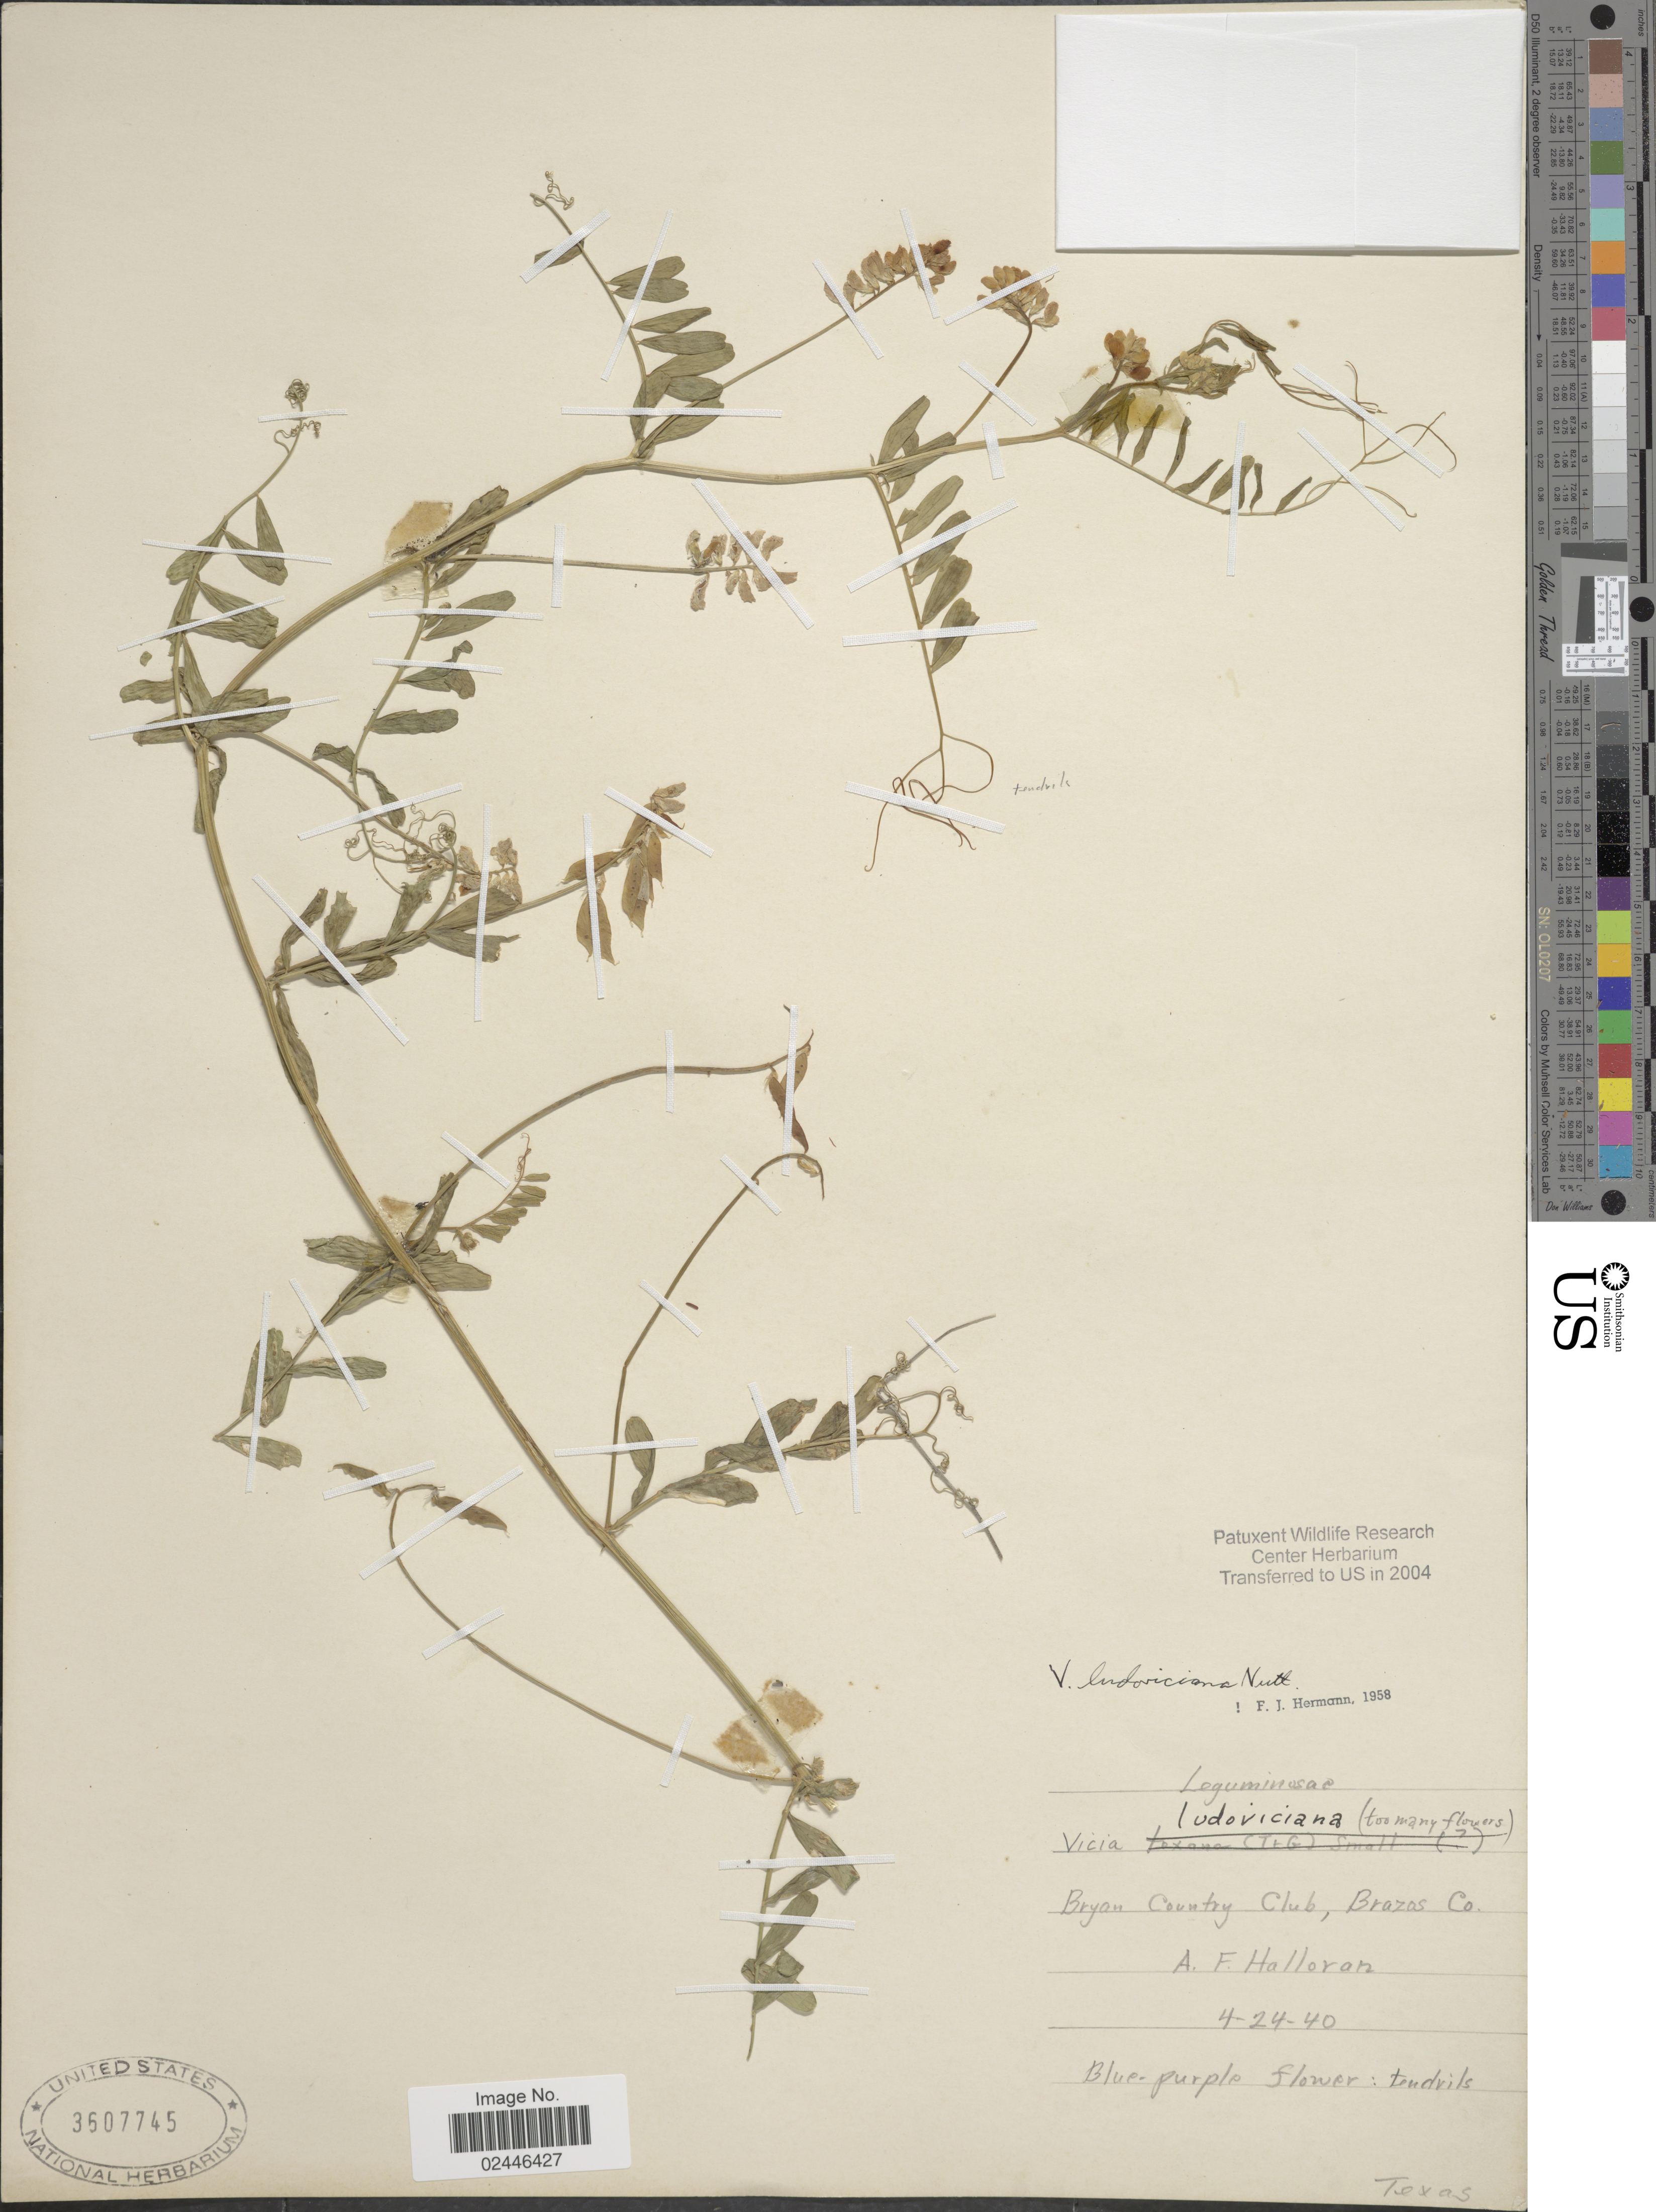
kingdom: Plantae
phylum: Tracheophyta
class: Magnoliopsida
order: Fabales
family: Fabaceae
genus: Vicia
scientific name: Vicia ludoviciana var. ludoviciana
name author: Nutt. ex Torr. & A. Gray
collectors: A. Halloran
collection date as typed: Transcribed d/m/y: 24/4/40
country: United States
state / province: Texas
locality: Bryan Country Club, Brazos Co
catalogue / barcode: US 3607745